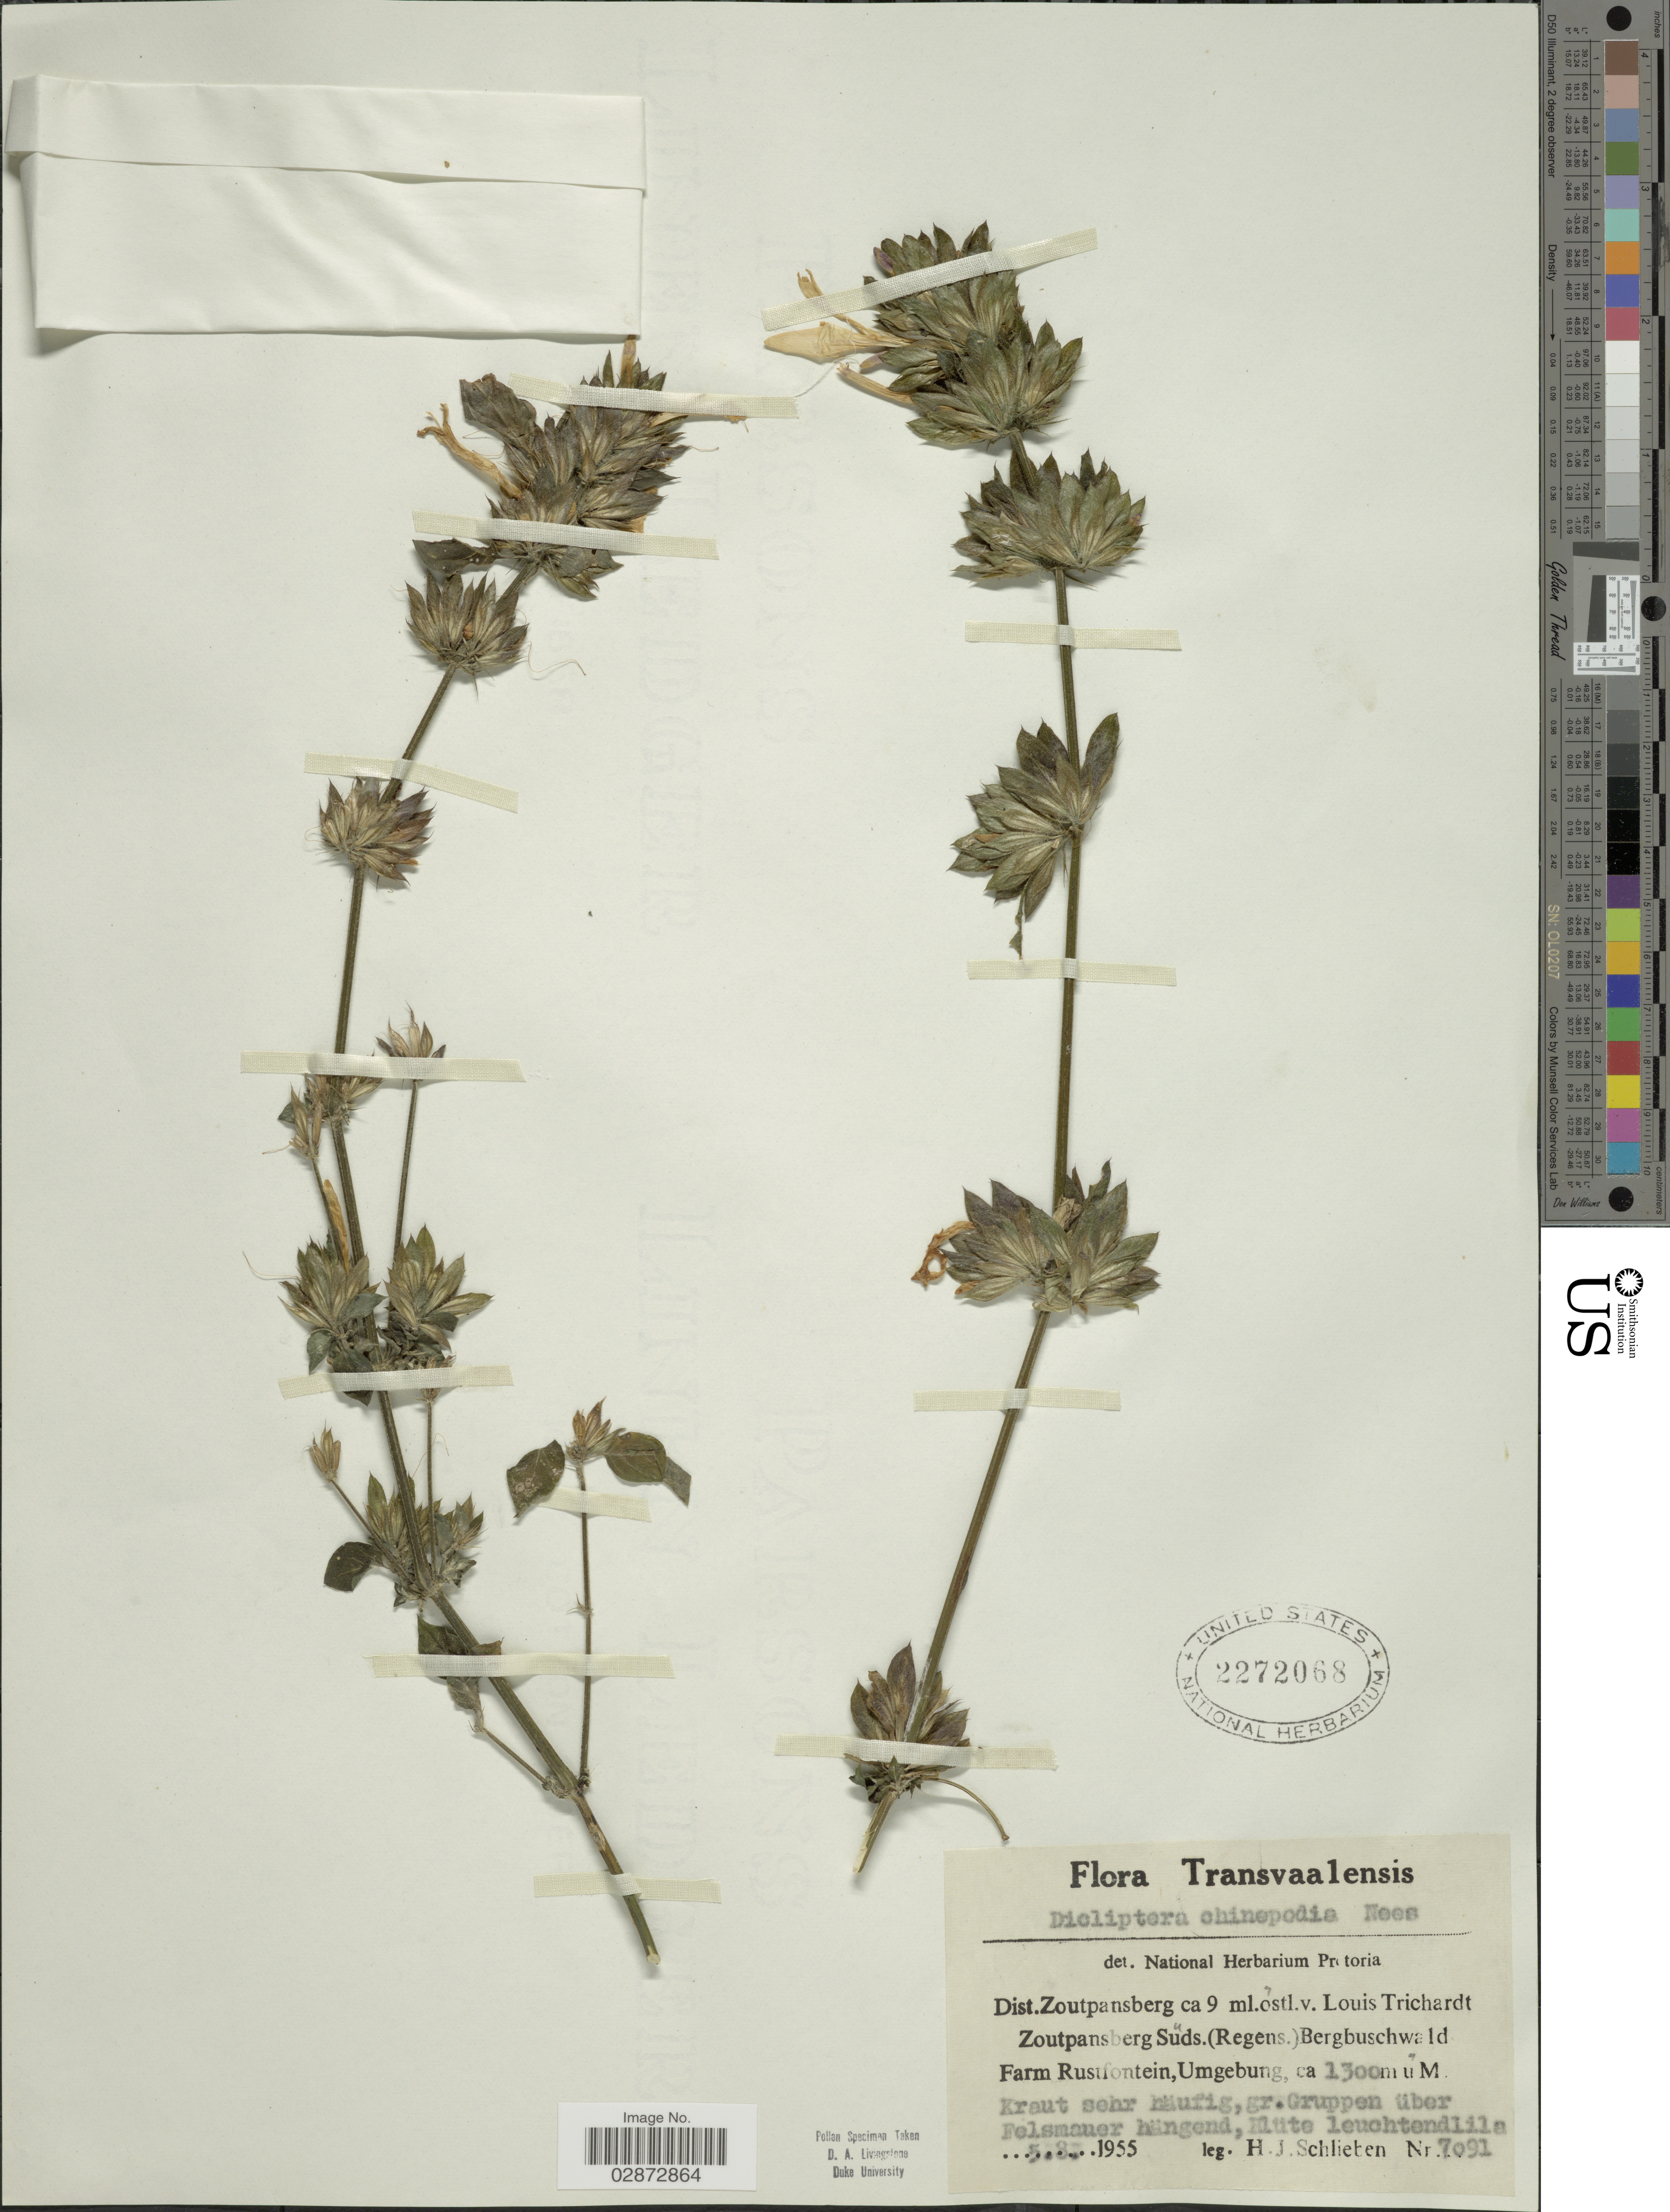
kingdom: Plantae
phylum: Tracheophyta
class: Magnoliopsida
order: Lamiales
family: Acanthaceae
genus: Dicliptera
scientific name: Dicliptera clinopodia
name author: Nees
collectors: H. J. Schlieben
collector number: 7091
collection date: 1955-08-05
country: South Africa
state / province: Limpopo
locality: Transvaalensis, Dist. Zoutpansberg ca 9 ml.ostl.v.Louis Trichardt Zoutpansberg Suds. (Regens.) Bergbuschwald Farm Rustfontein, Umgebung.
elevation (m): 1300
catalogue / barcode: US 2272068